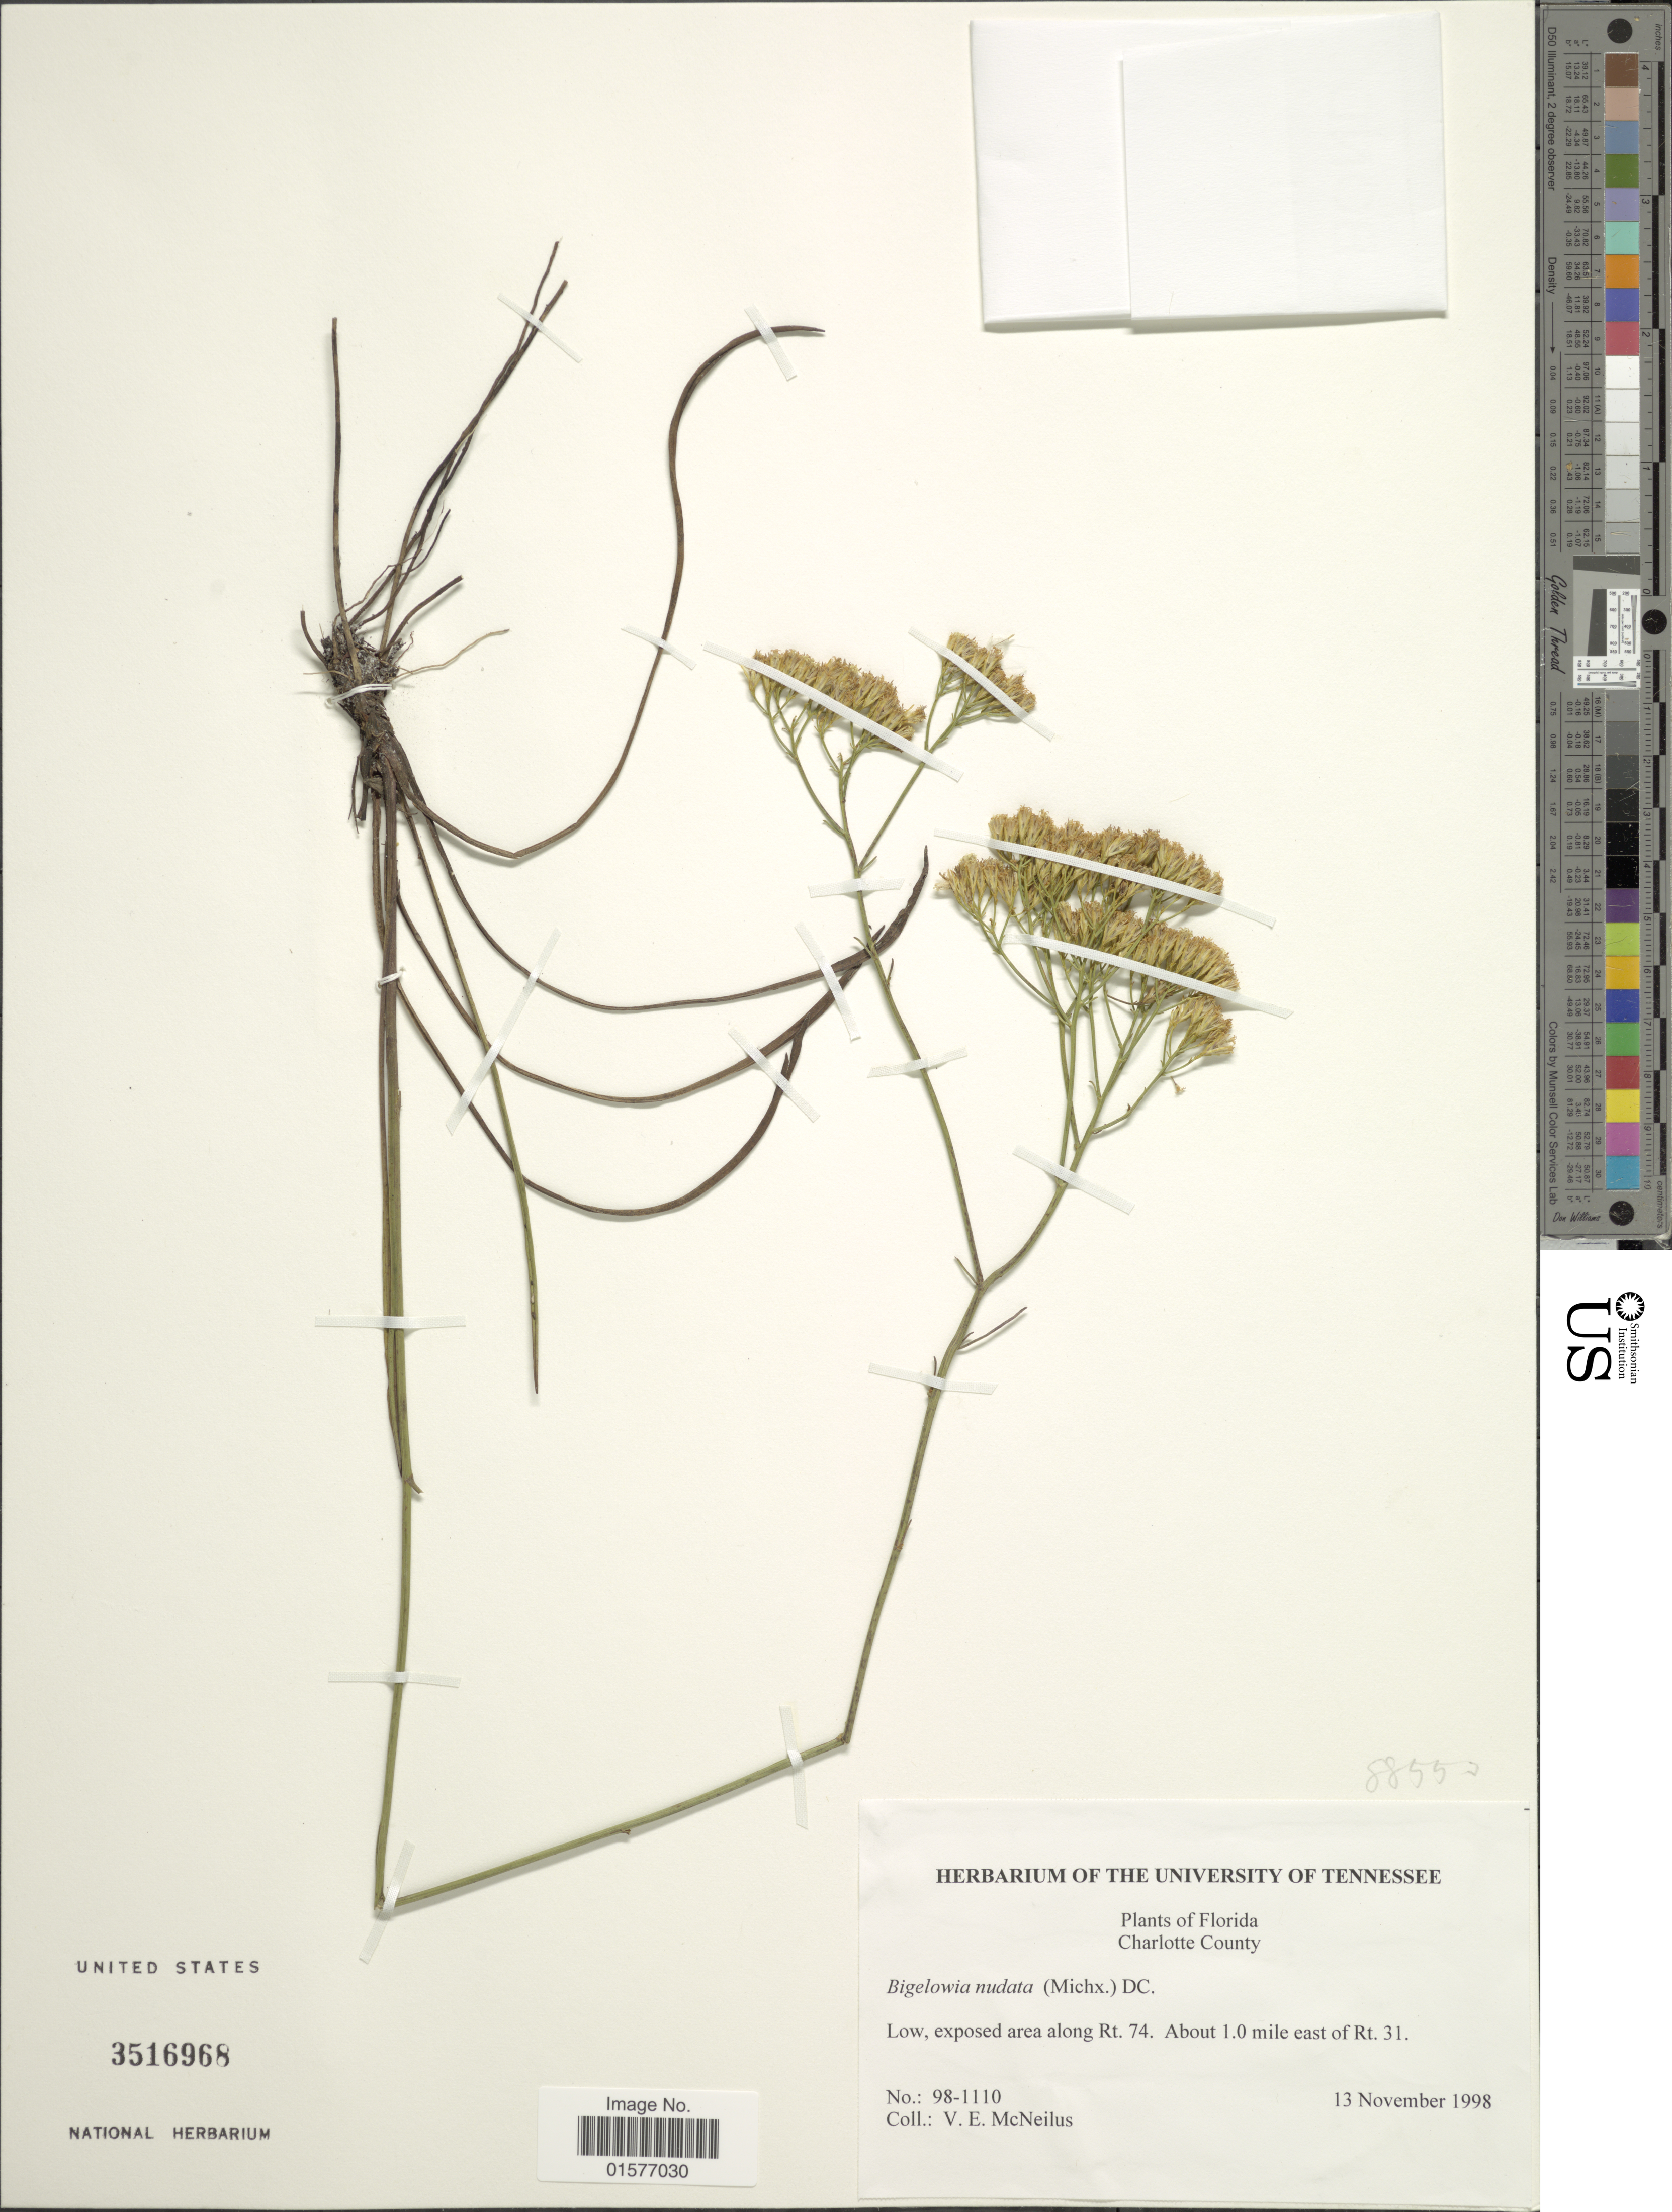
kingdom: Plantae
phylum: Tracheophyta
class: Magnoliopsida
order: Asterales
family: Asteraceae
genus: Bigelowia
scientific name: Bigelowia nudata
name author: (Michx.) DC.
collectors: V. Mcneilus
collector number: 98-1110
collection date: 1998-11-13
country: United States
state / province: Florida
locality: Charlotte County, Low exposed area along Rt. 74, About 1.0 mile east of Rt. 31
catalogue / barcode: US 3516968